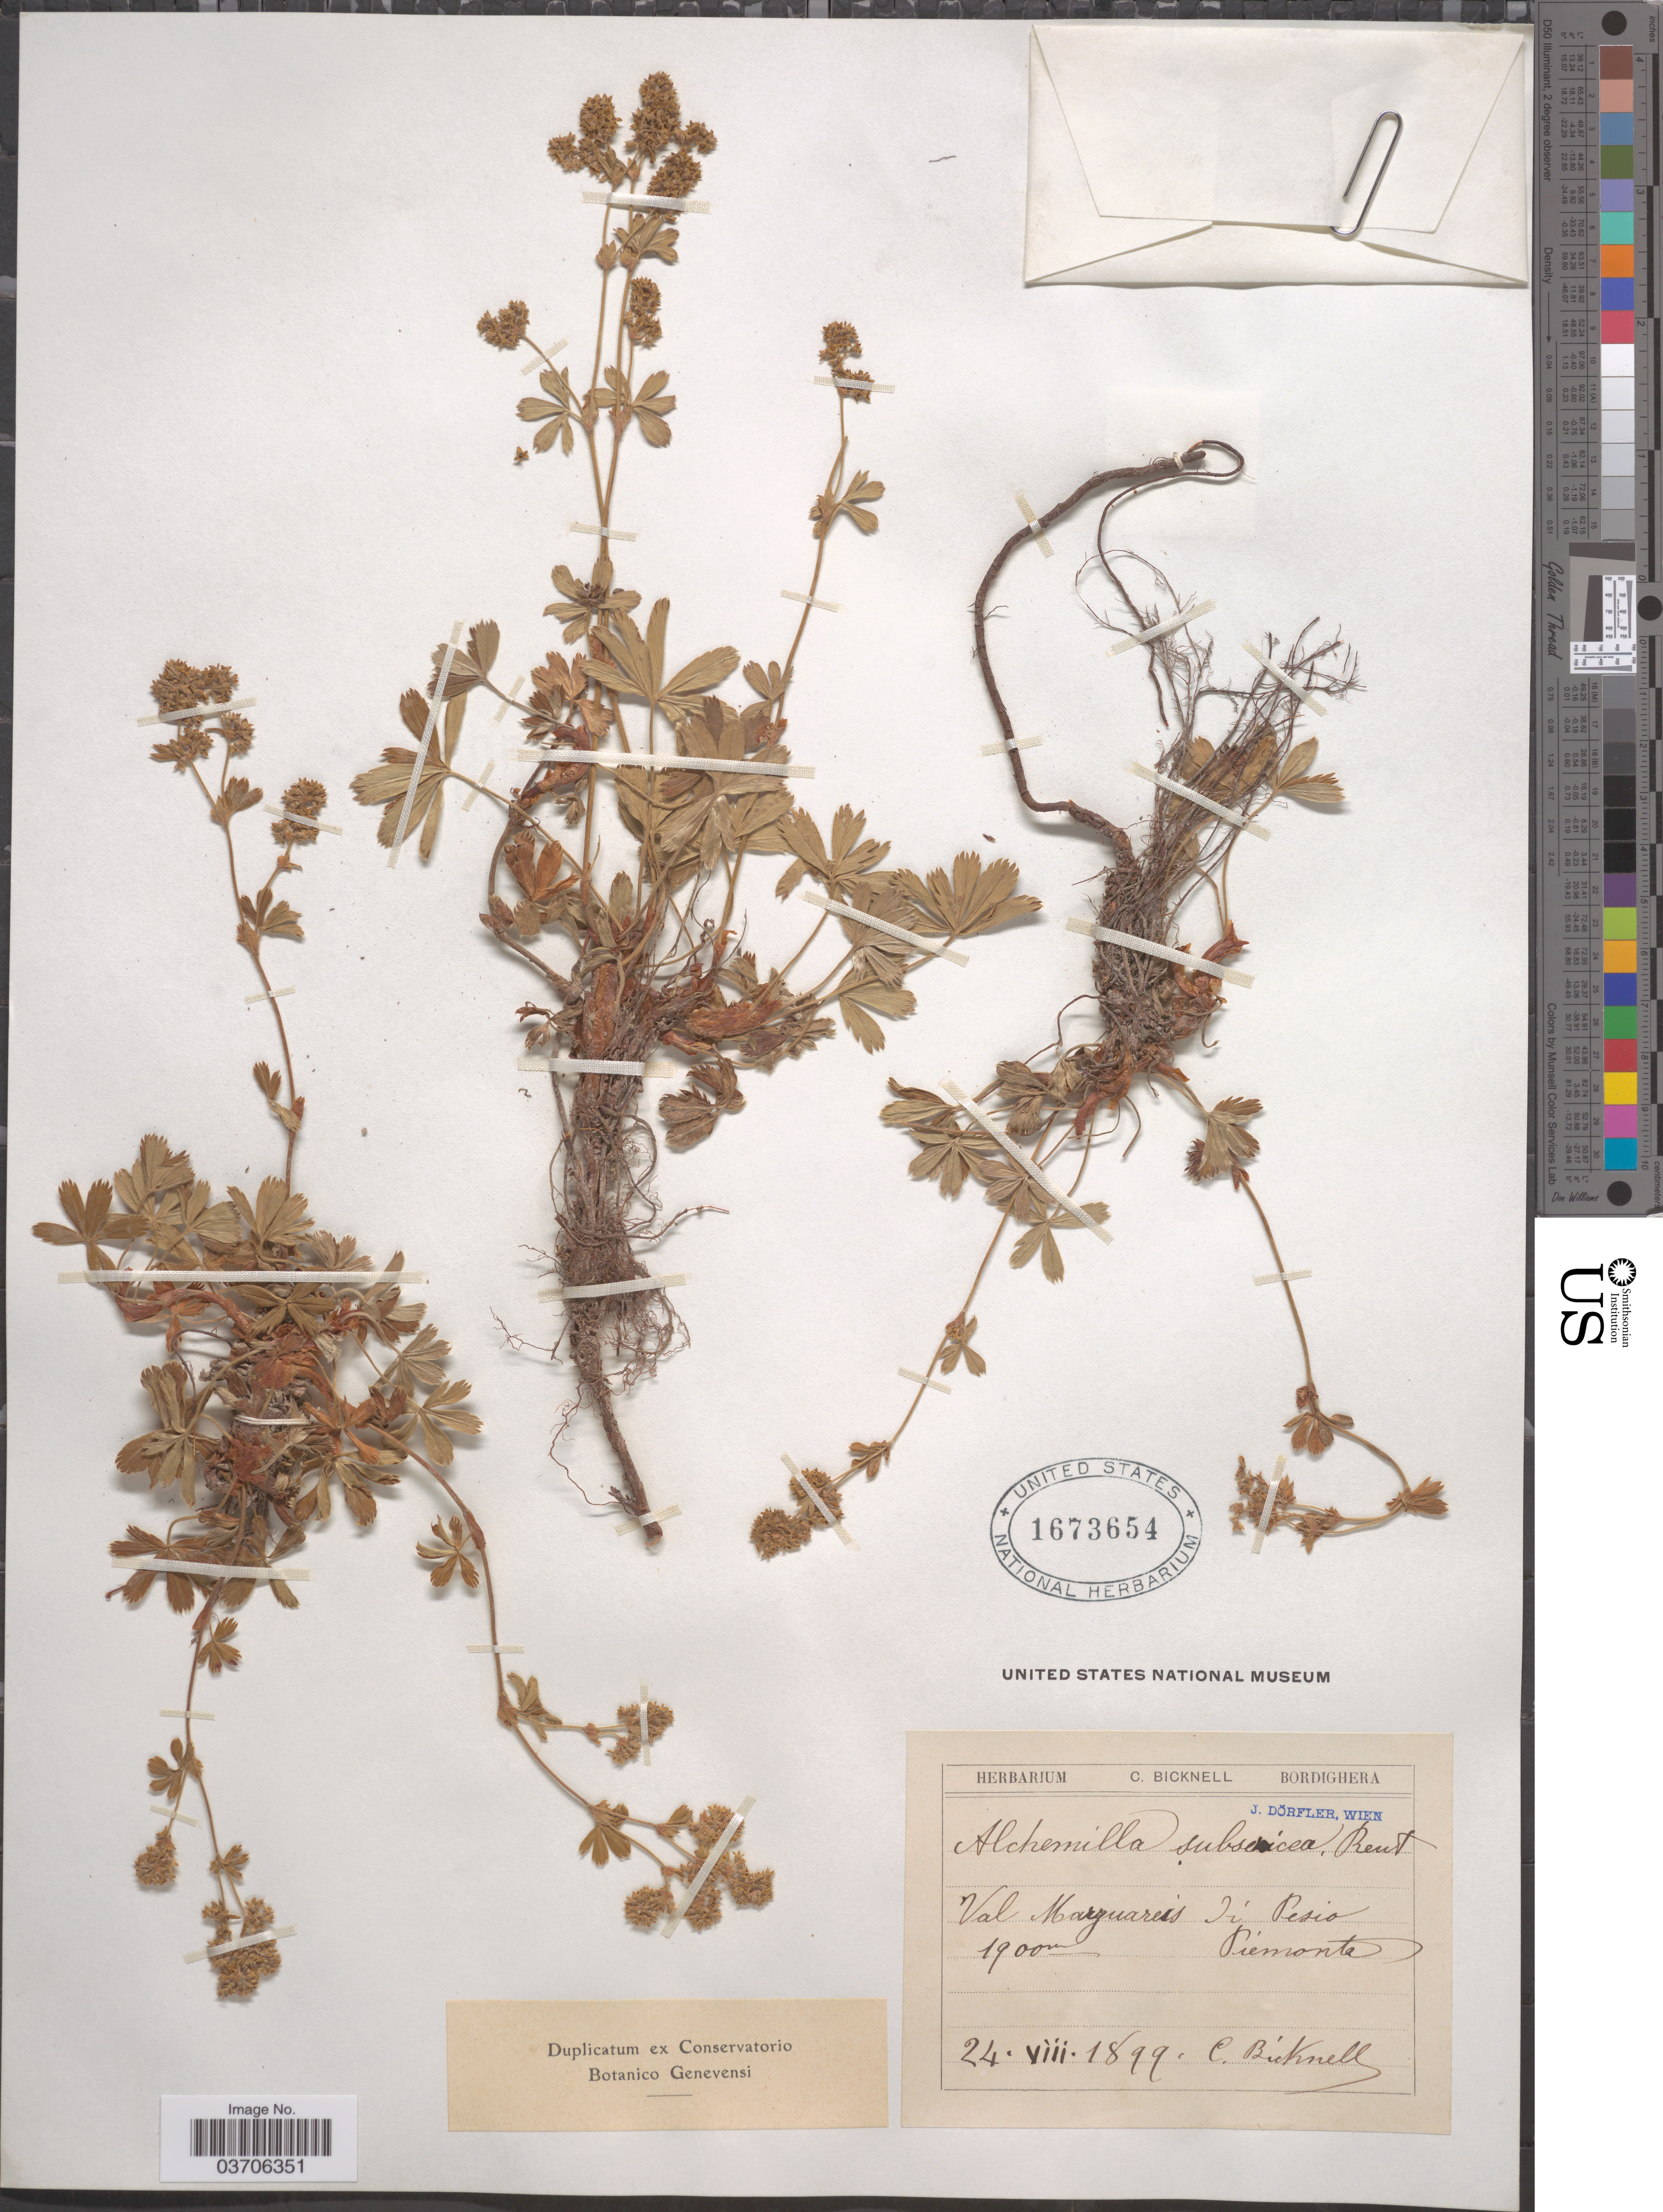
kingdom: Plantae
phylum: Tracheophyta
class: Magnoliopsida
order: Rosales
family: Rosaceae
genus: Alchemilla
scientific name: Alchemilla subsericea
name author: Reut.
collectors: C. Bicknell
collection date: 1899-08-24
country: Italy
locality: Val Marzuareis di Pesio Piemonte.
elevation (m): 1900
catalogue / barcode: US 1673654